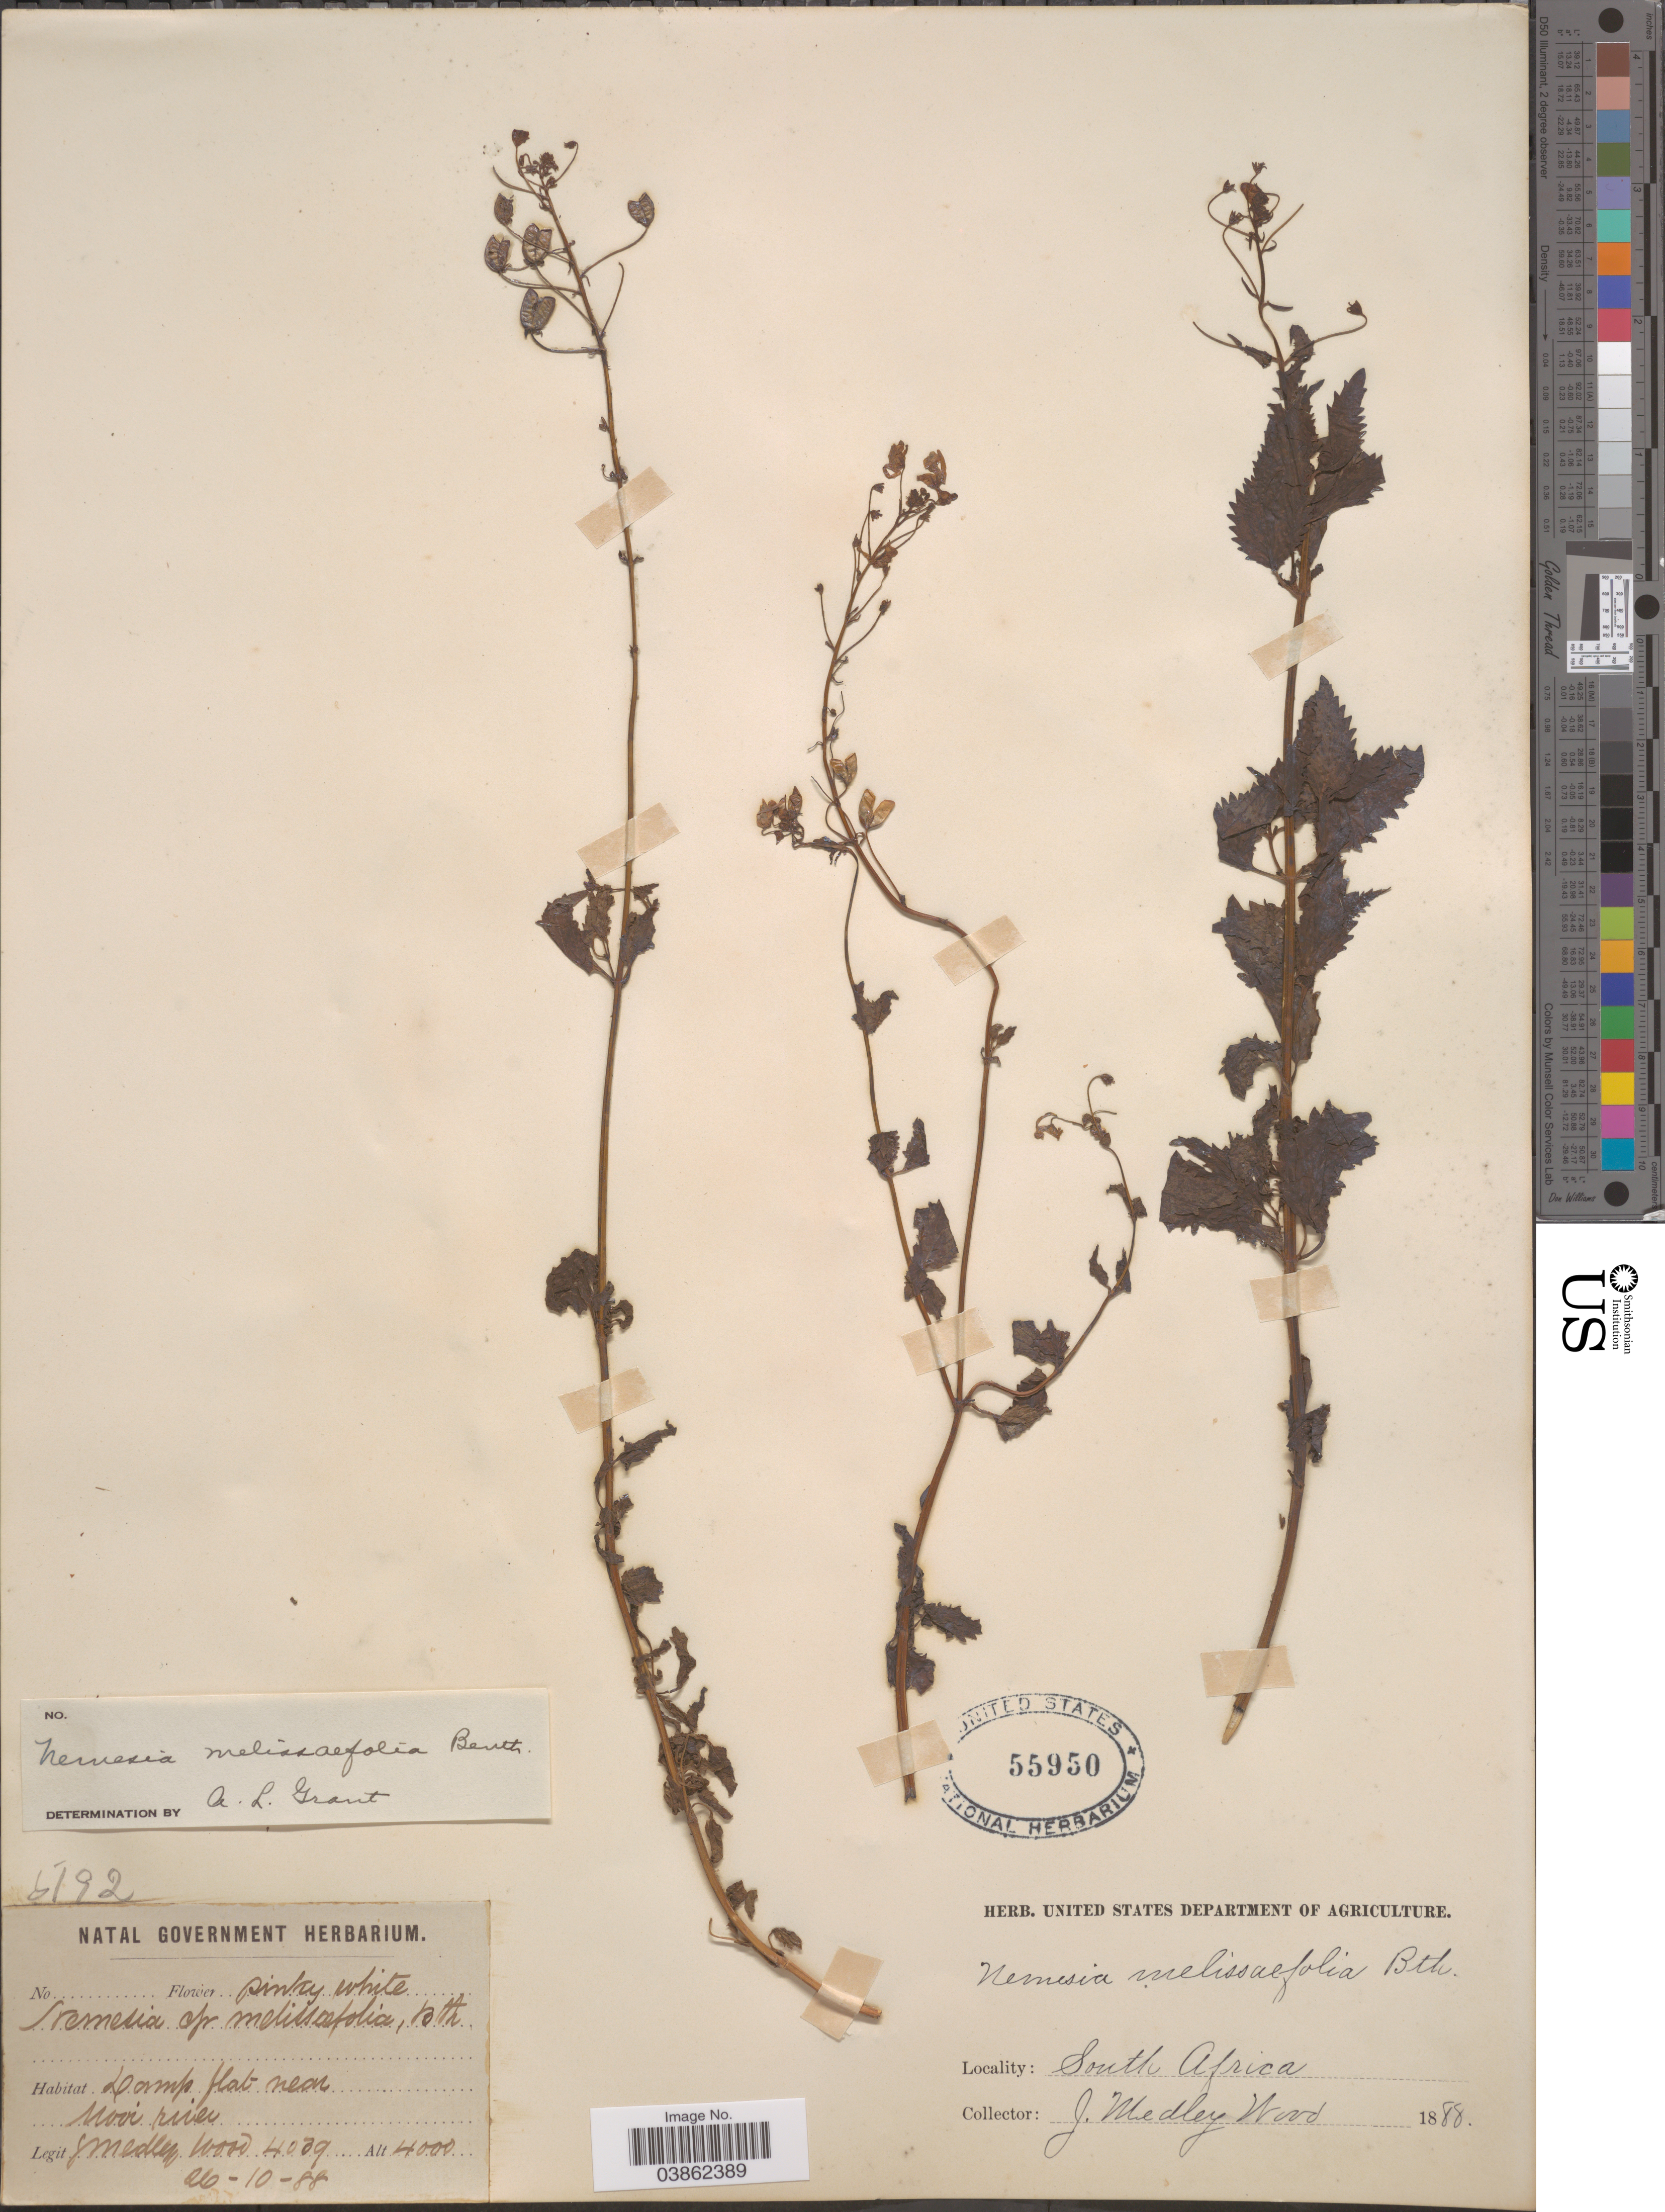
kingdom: Plantae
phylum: Tracheophyta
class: Magnoliopsida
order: Lamiales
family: Scrophulariaceae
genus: Nemesia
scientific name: Nemesia melissifolia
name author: Benth.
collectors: J. Medley Wood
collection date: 1888-10-26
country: South Africa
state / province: KwaZulu-Natal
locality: Damp flat near Mooi river.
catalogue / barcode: US 55950